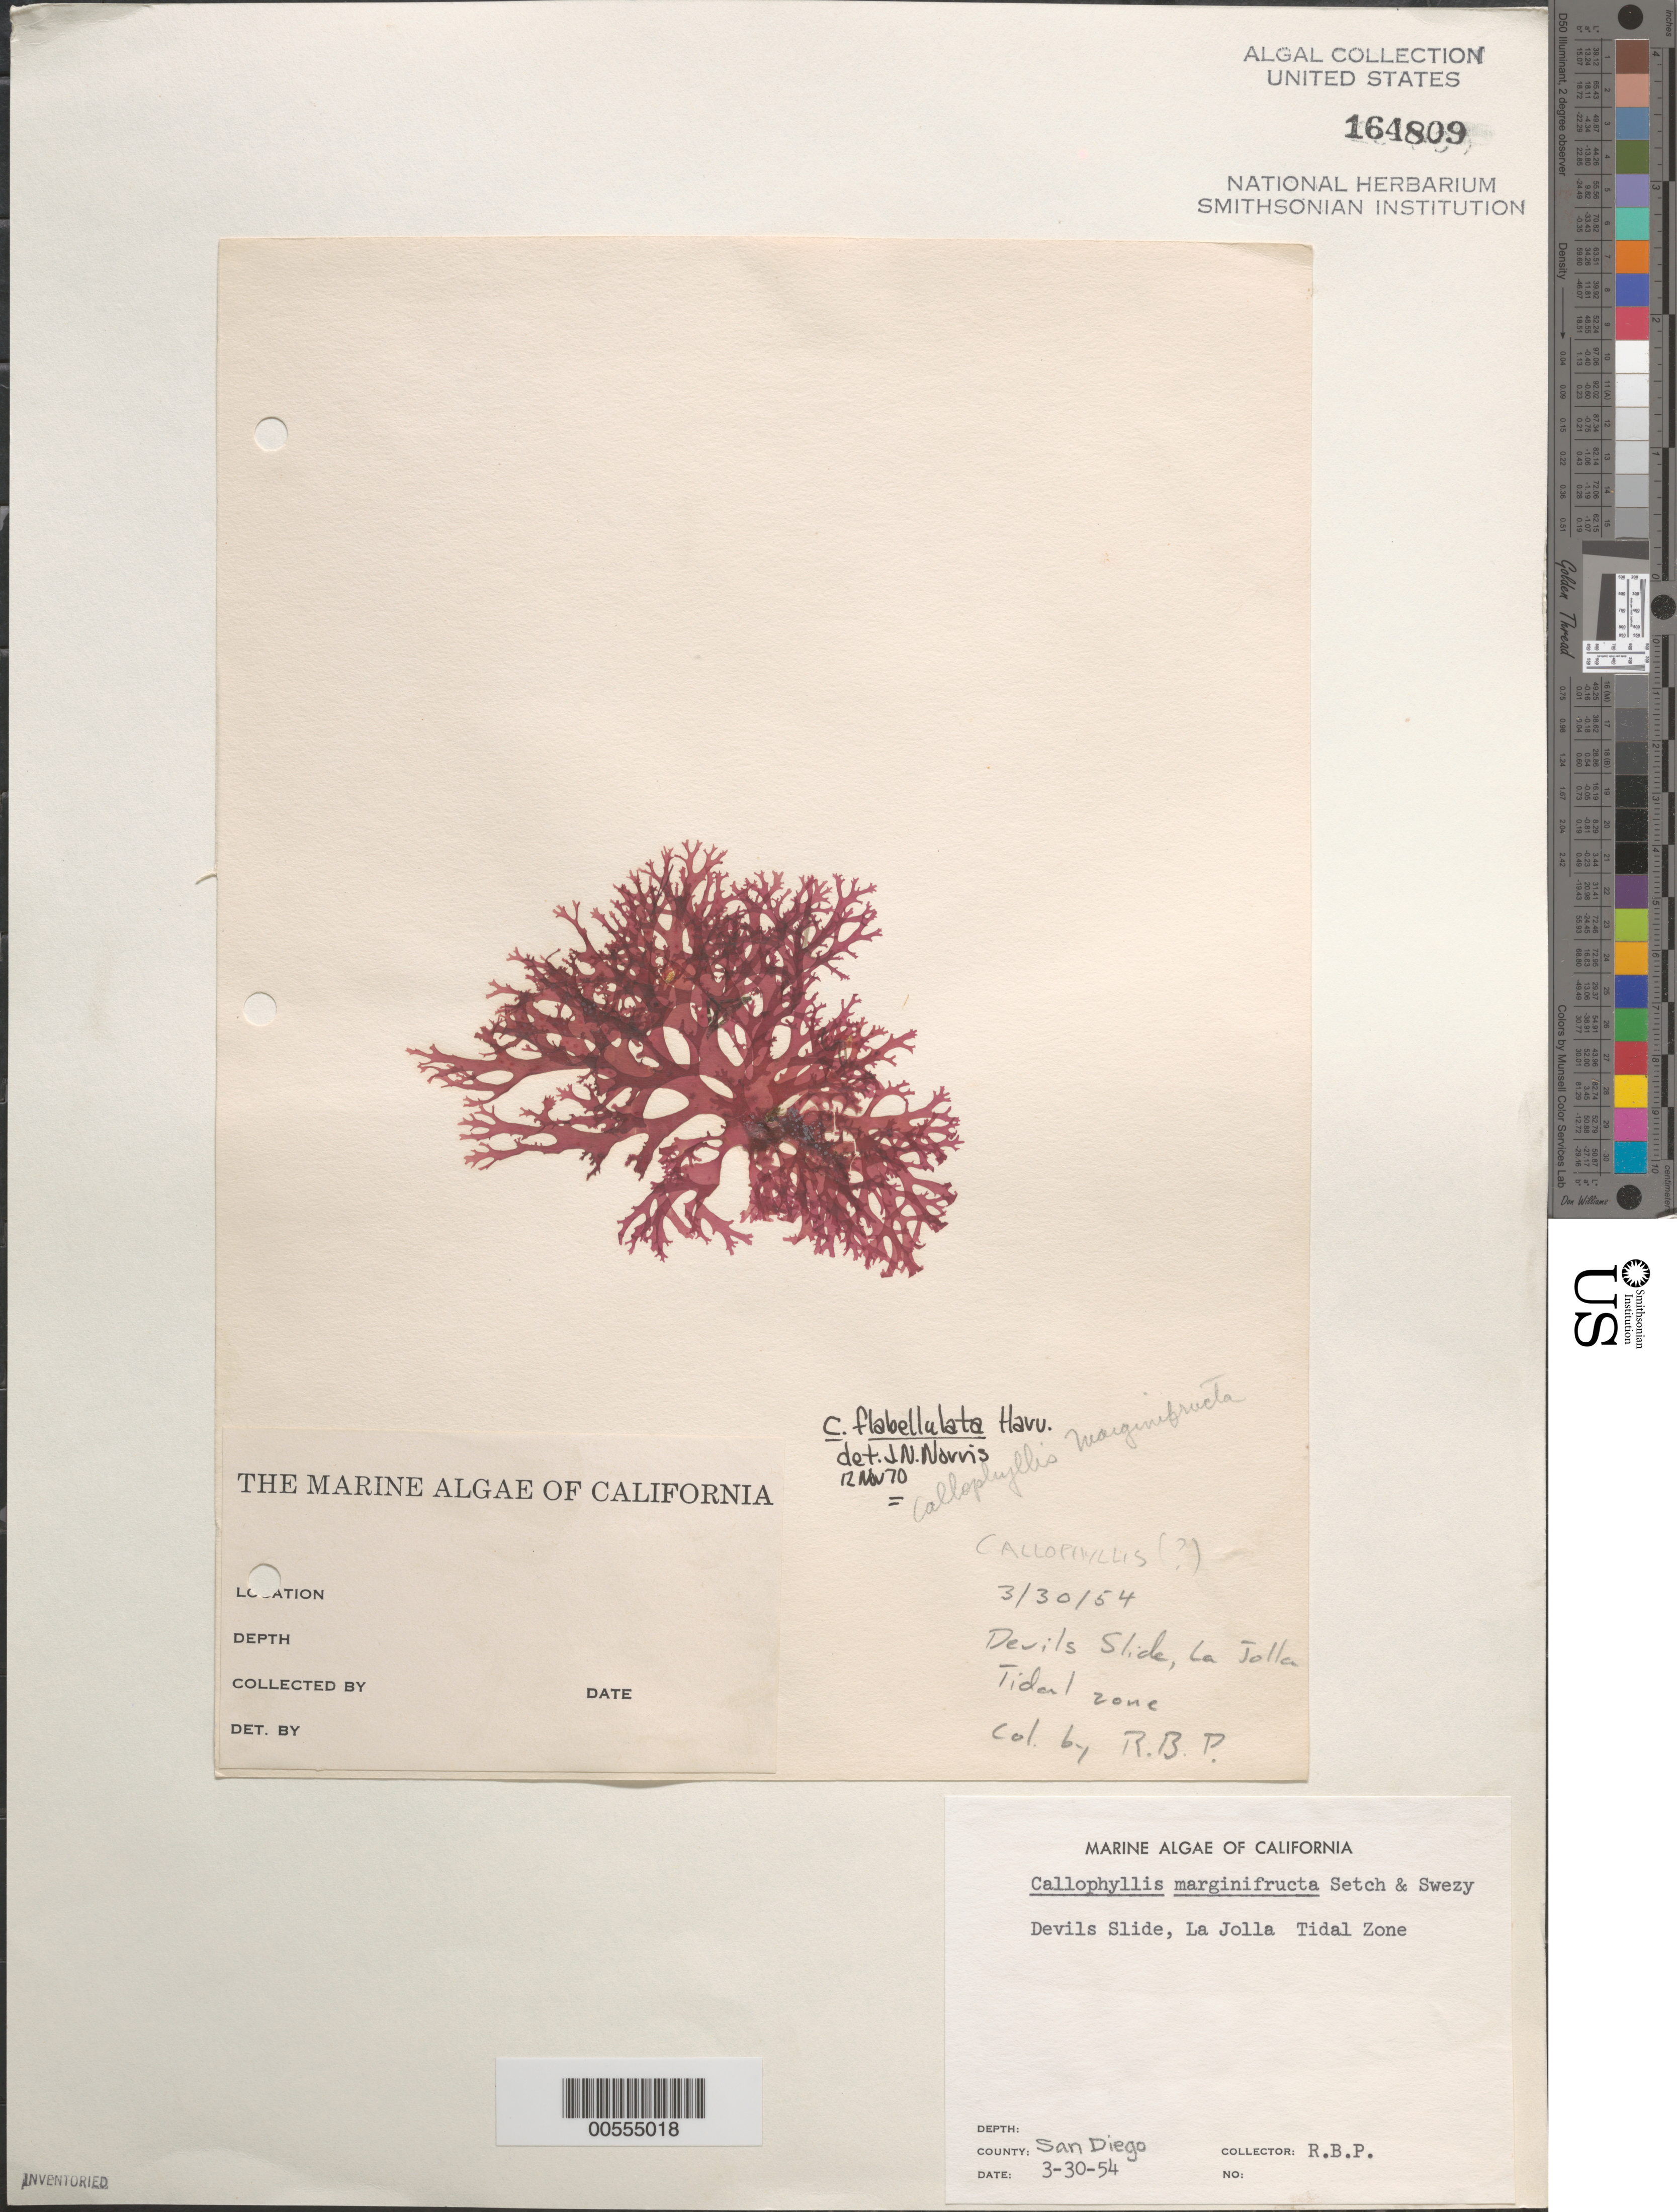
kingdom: Plantae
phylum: Rhodophyta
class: Florideophyceae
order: Gigartinales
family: Kallymeniaceae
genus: Callophyllis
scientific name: Callophyllis flabellulata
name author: Harv.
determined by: Norris, James N.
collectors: R. P.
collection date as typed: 30 Mar 1954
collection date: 1954-03-30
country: United States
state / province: California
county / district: San Diego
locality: Devils Slide, La Jolla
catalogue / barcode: US 164809